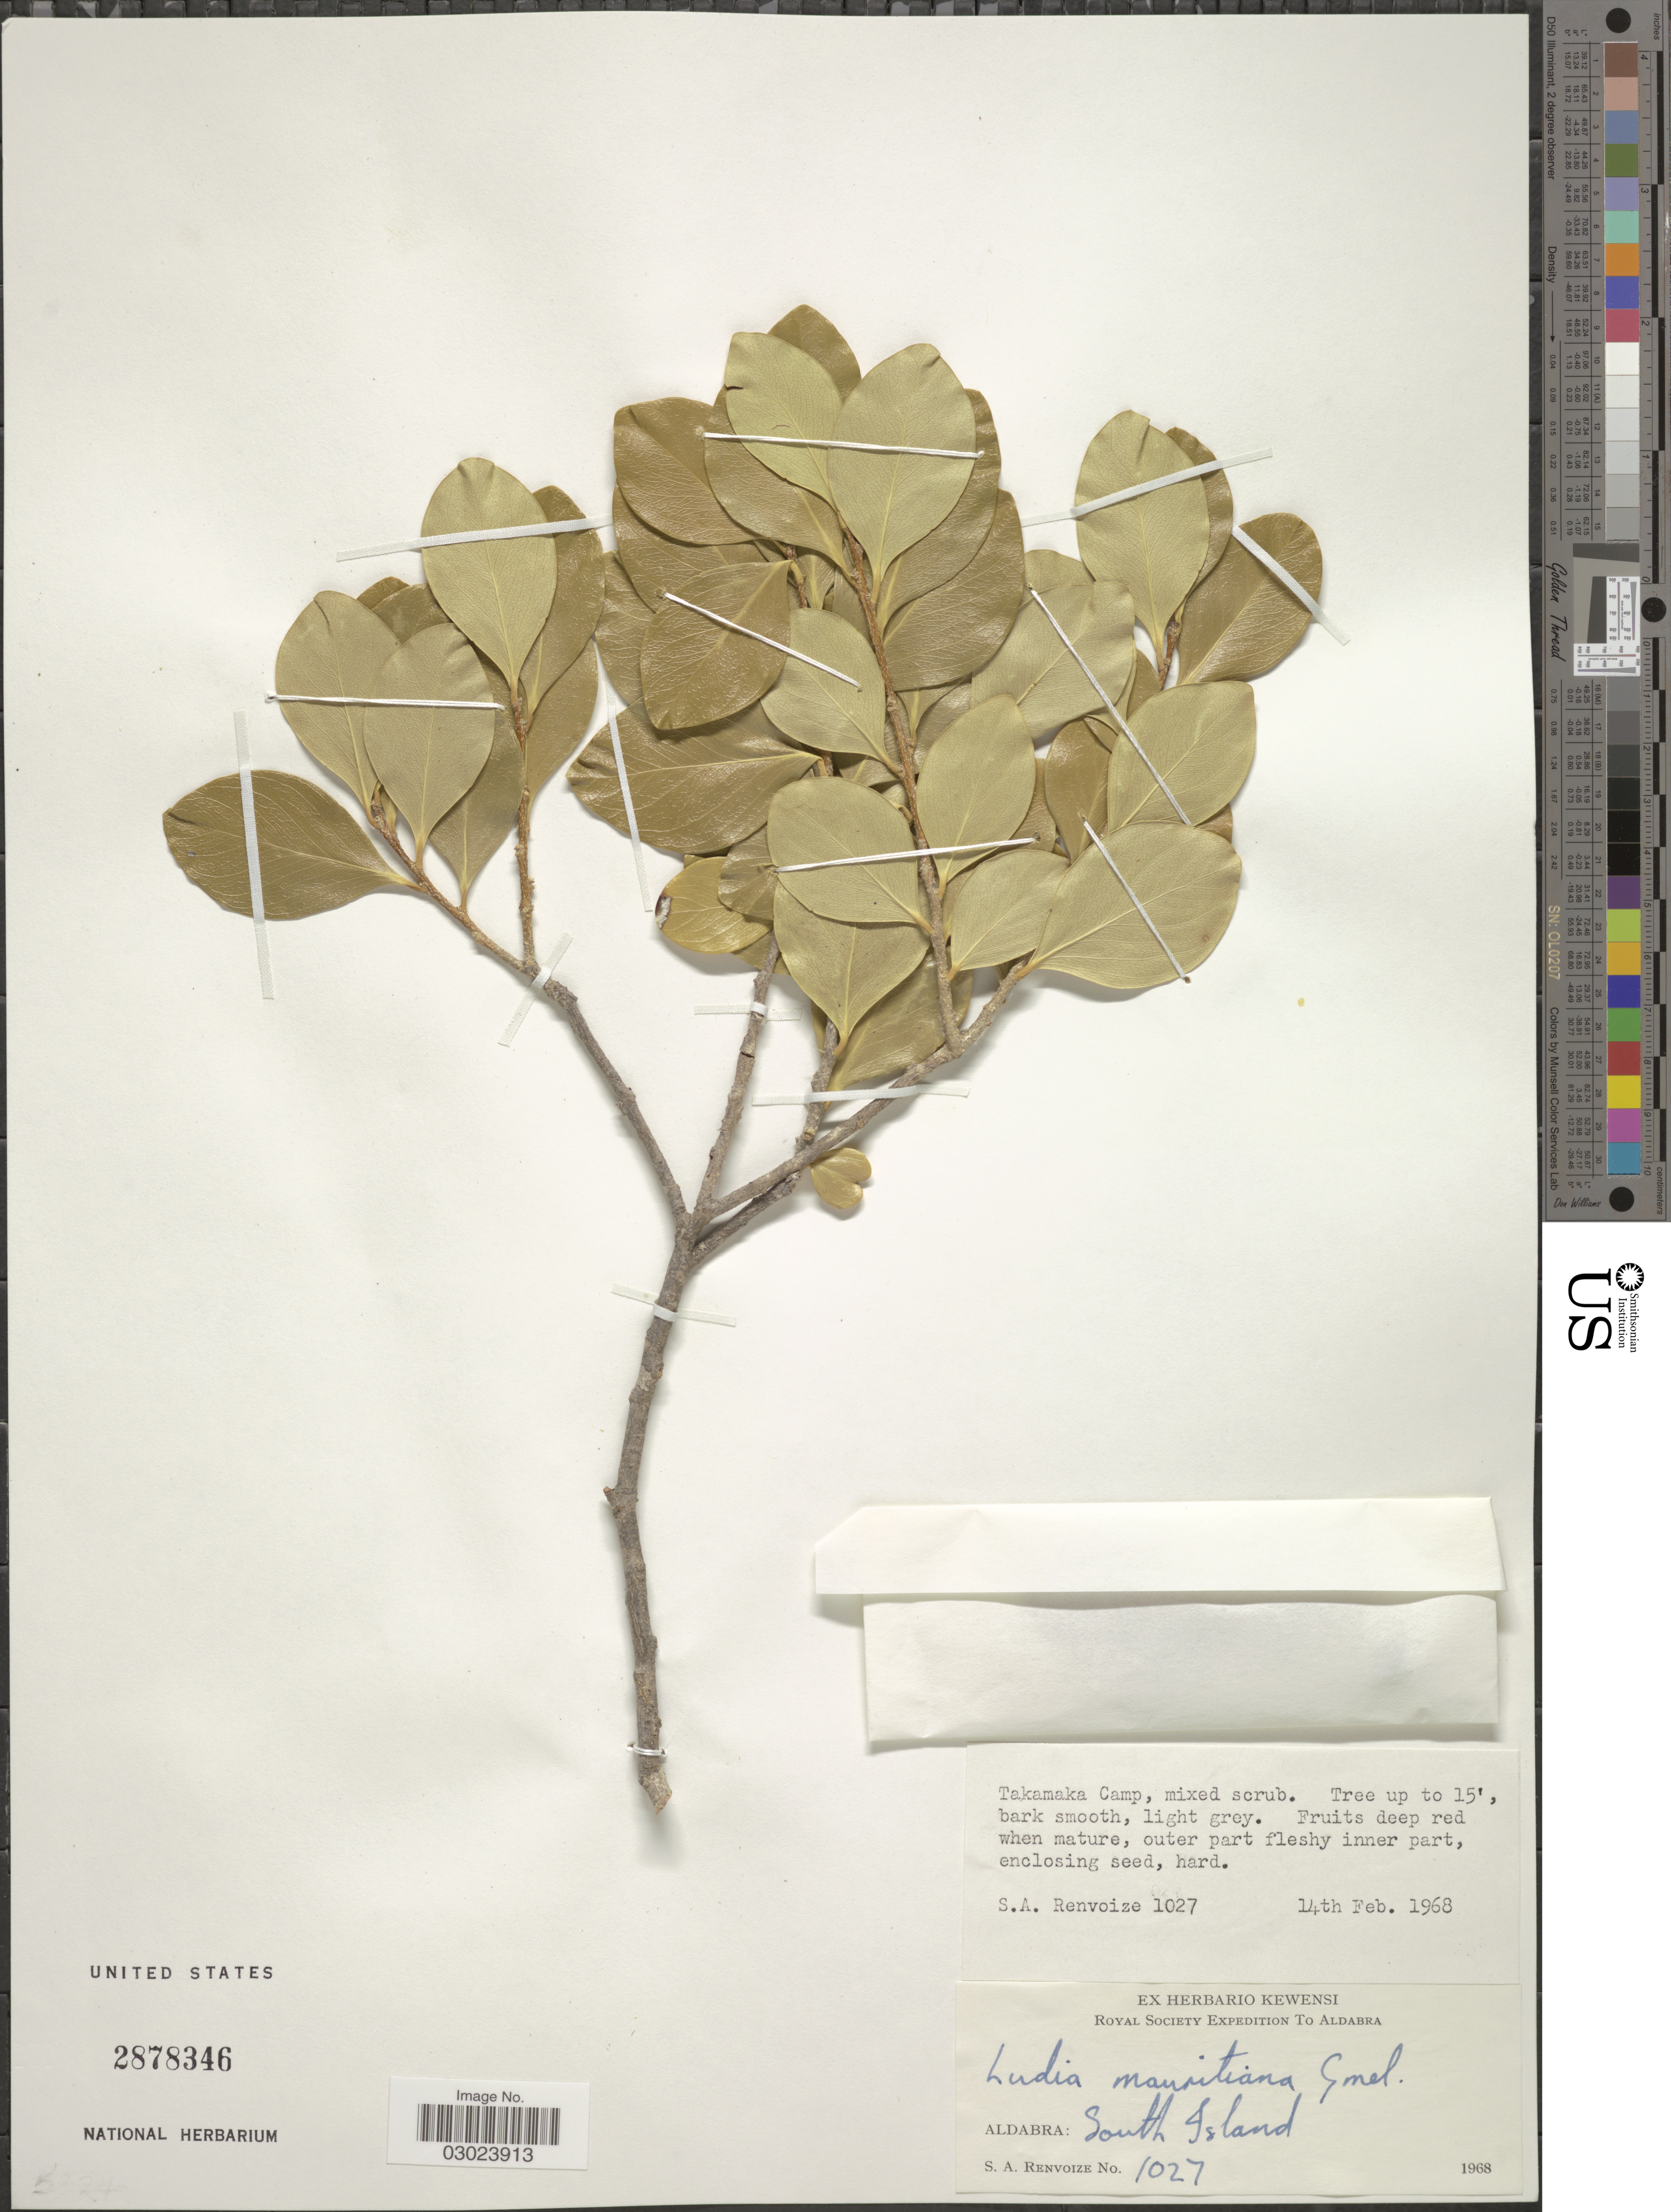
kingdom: Plantae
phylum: Tracheophyta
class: Magnoliopsida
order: Malpighiales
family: Salicaceae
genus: Ludia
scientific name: Ludia sessiliflora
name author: Lam.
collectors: S. A. Renvoize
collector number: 1027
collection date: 1968-02-14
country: Seychelles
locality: Takamaka Camp. Aldabra: South Island.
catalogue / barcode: US 2878346